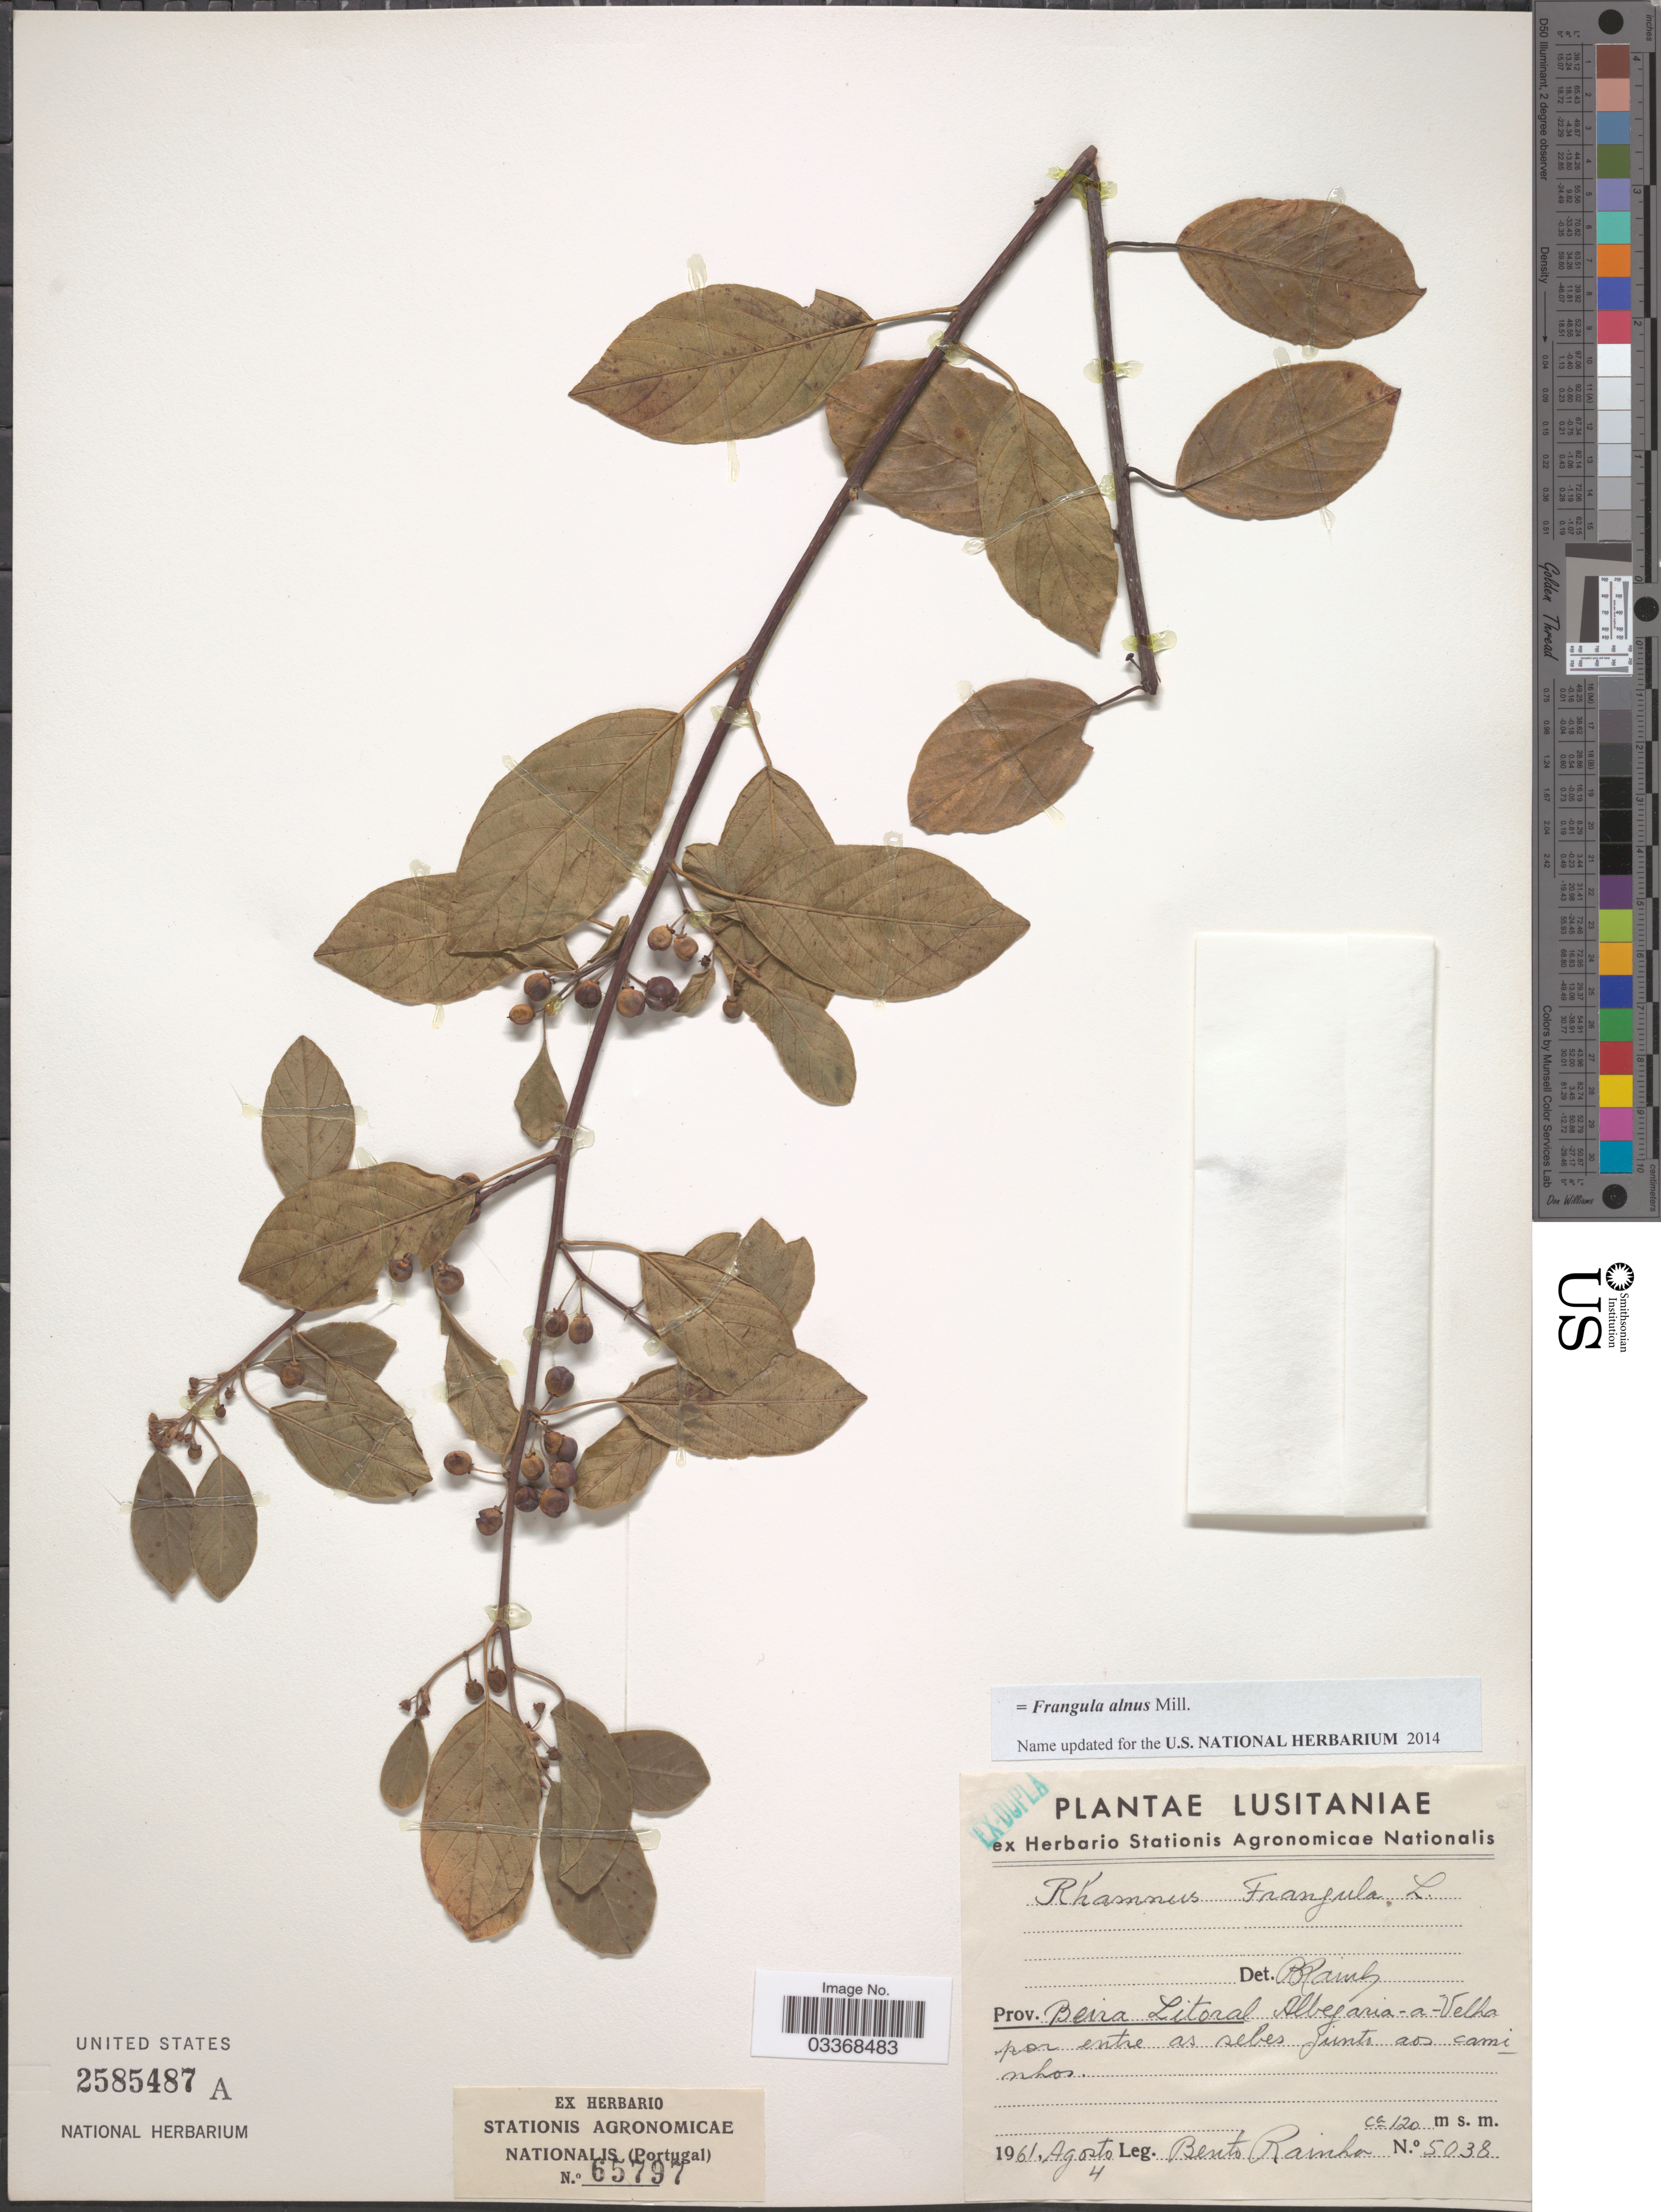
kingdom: Plantae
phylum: Tracheophyta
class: Magnoliopsida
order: Rosales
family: Rhamnaceae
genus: Frangula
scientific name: Frangula alnus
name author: Mill.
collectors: B. Rainha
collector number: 5038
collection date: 1961-08-04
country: Portugal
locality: Prov. Beira Litoral Albejaria-a-Velha por entre as sebes junto aos caminhos.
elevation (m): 120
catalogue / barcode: US 2585487A